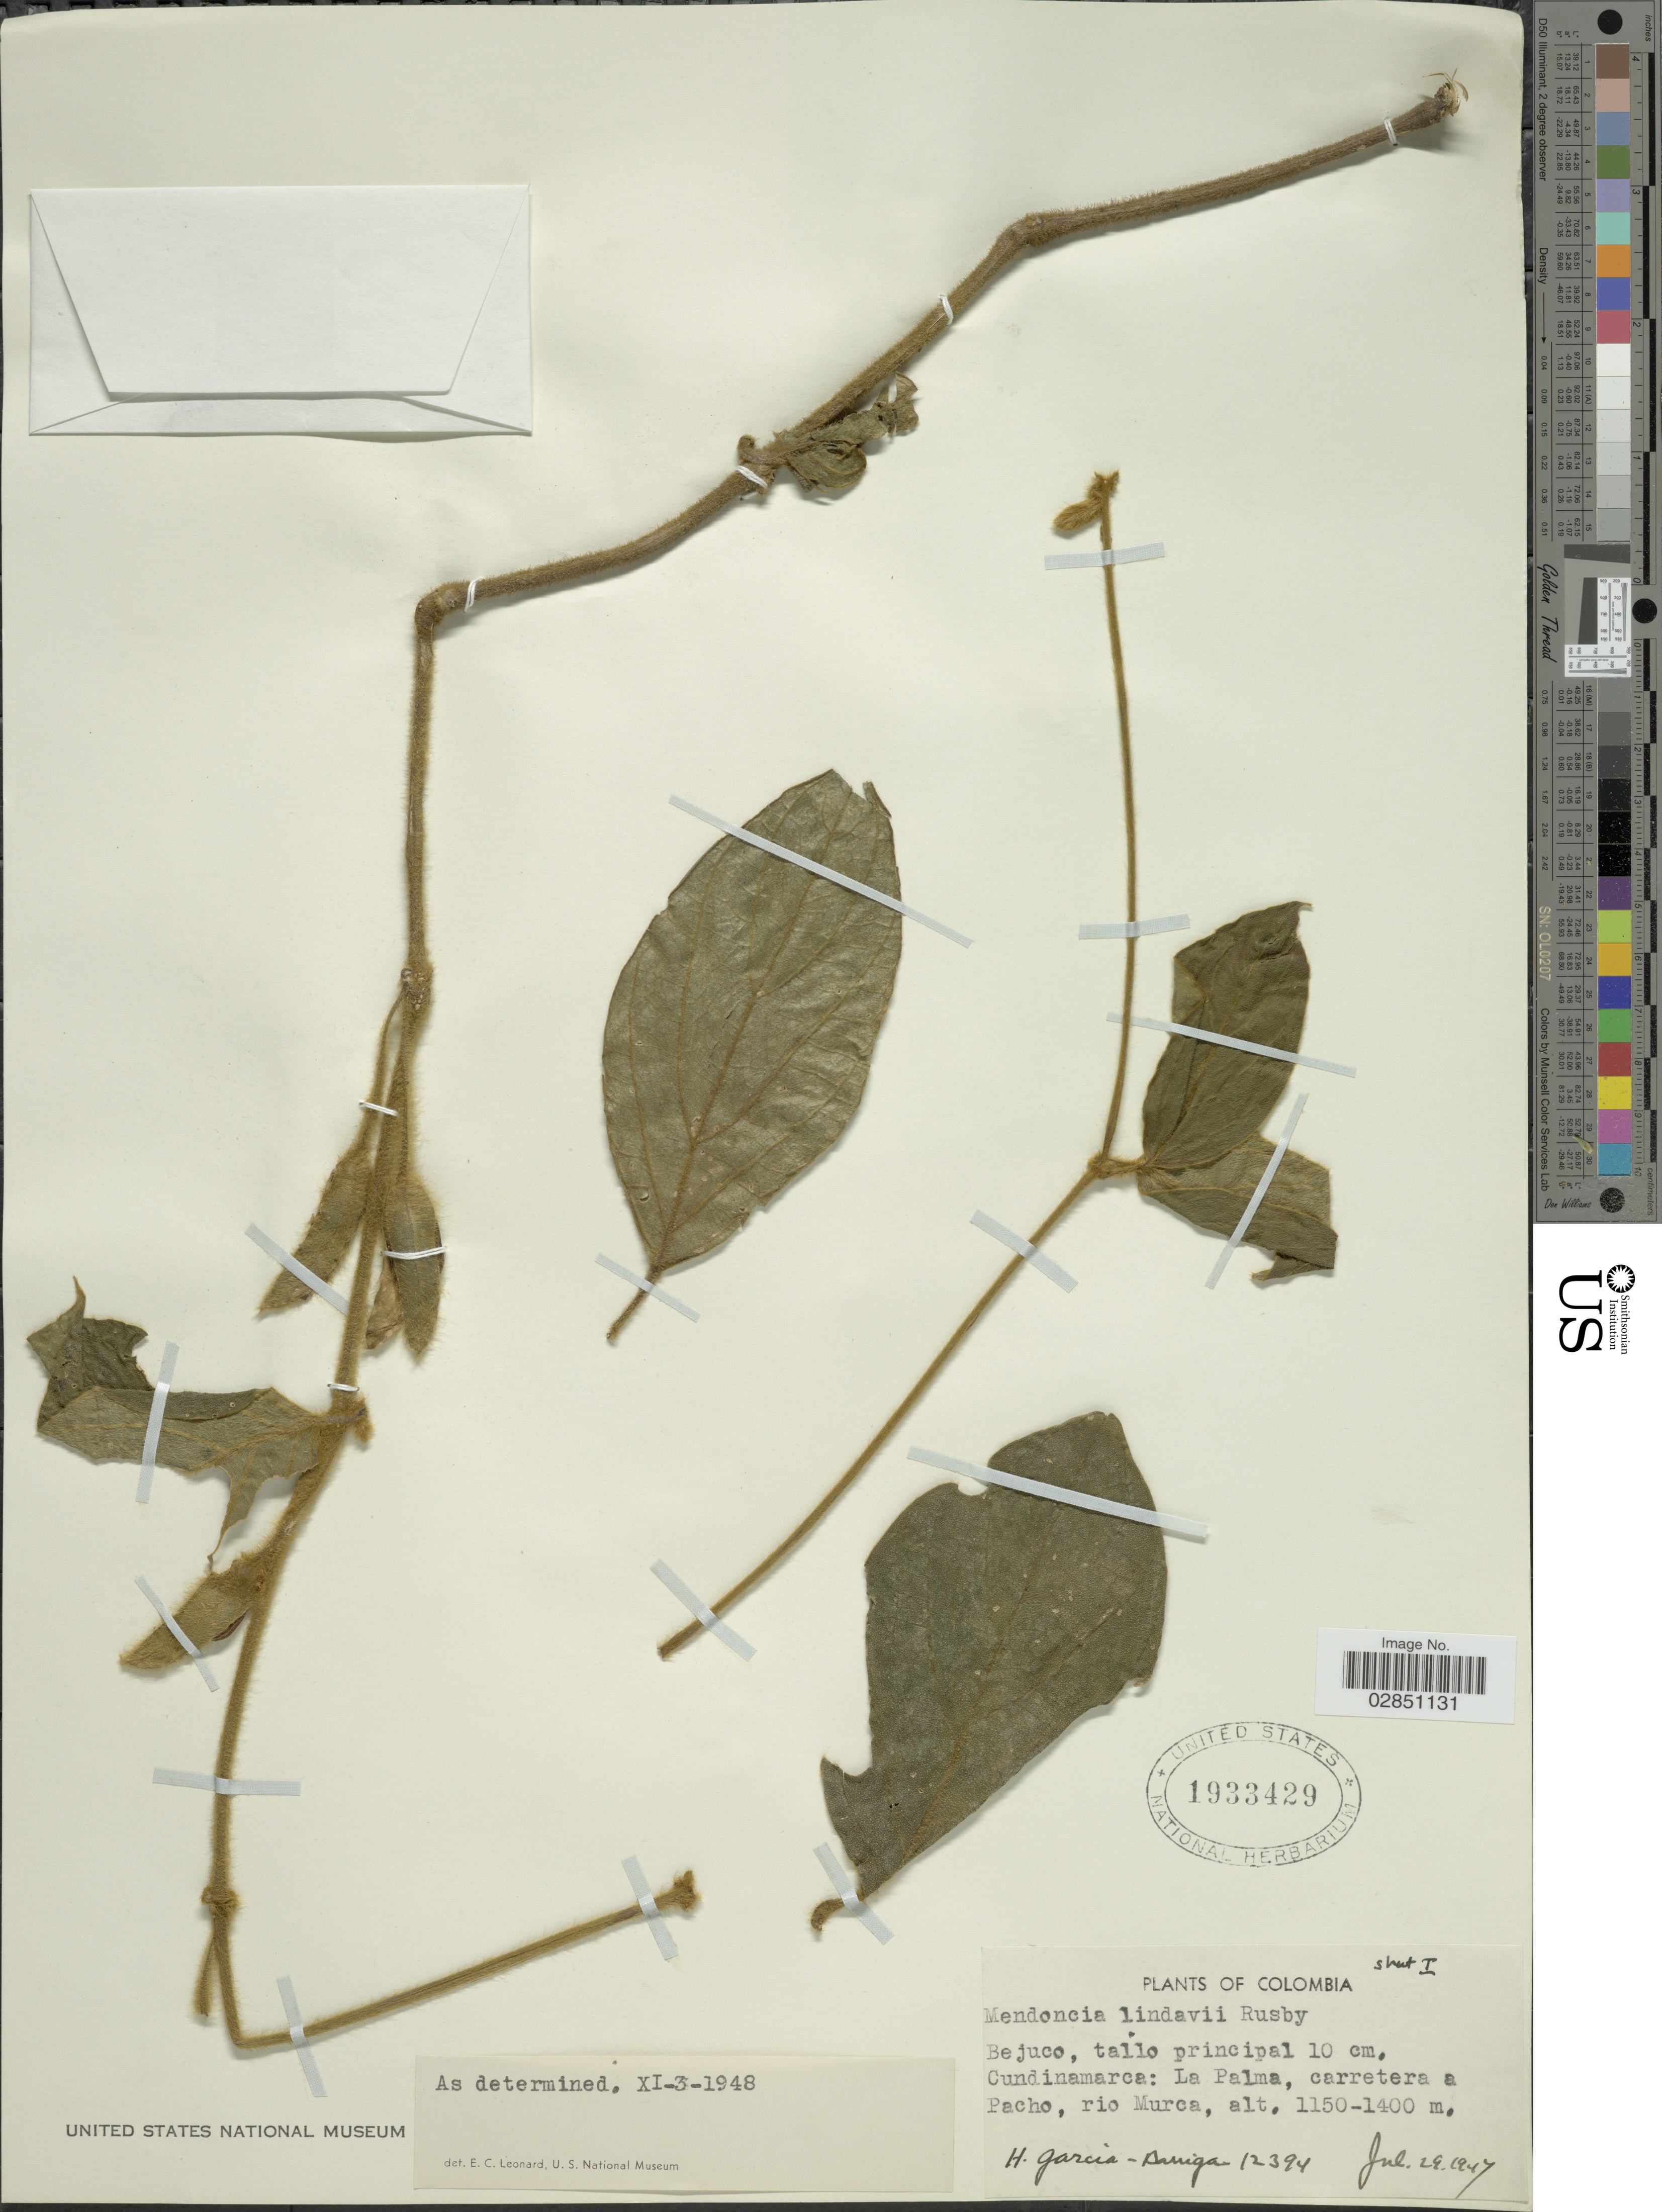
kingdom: Plantae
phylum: Tracheophyta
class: Magnoliopsida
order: Lamiales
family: Acanthaceae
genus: Mendoncia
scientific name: Mendoncia lindavii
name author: Rusby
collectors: H. García Barriga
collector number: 12394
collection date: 1947-07-29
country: Colombia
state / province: Cundinamarca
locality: La Palma, carretera a Pacho, rio Murca.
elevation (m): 1150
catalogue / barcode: US 1933429